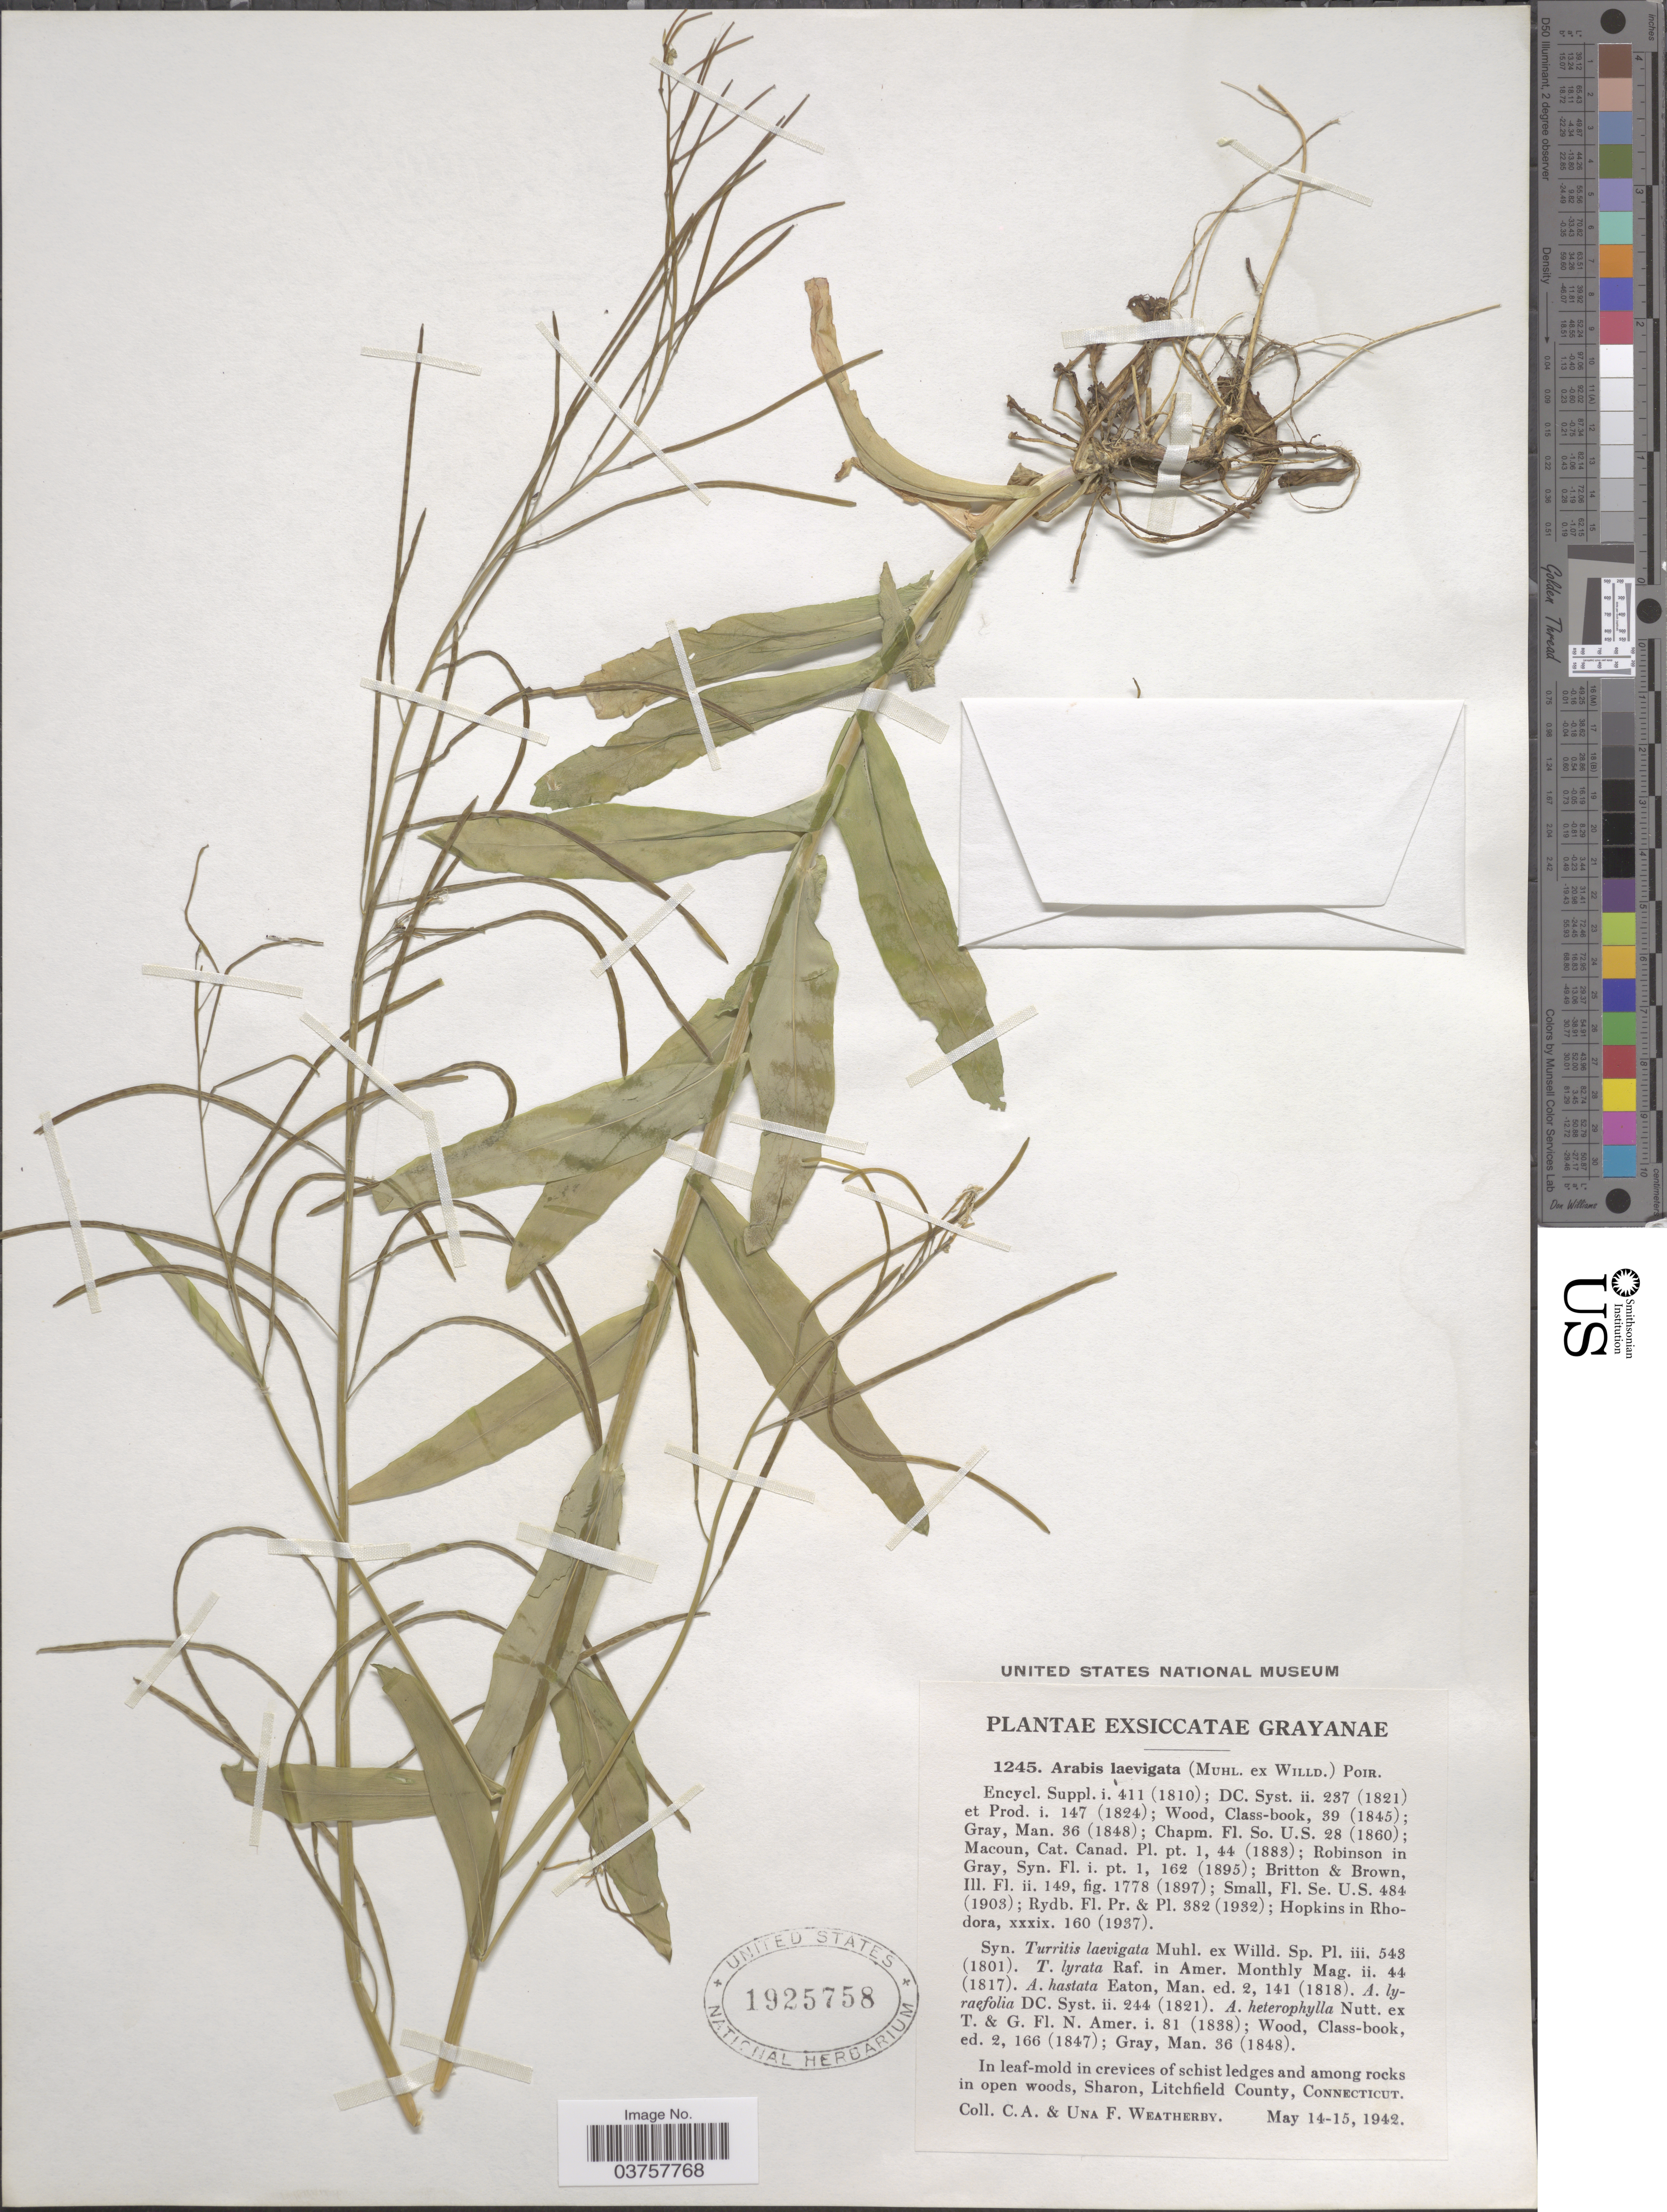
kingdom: Plantae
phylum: Tracheophyta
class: Magnoliopsida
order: Brassicales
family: Brassicaceae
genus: Arabis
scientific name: Arabis laevigata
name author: (Muhl. ex Willd.) Poir.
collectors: C. A. Weatherby & U. Weatherby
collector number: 1245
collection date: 1942-05-14/1942-05-15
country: United States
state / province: Connecticut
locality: Sharon, Litchfield County.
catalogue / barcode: US 1925758